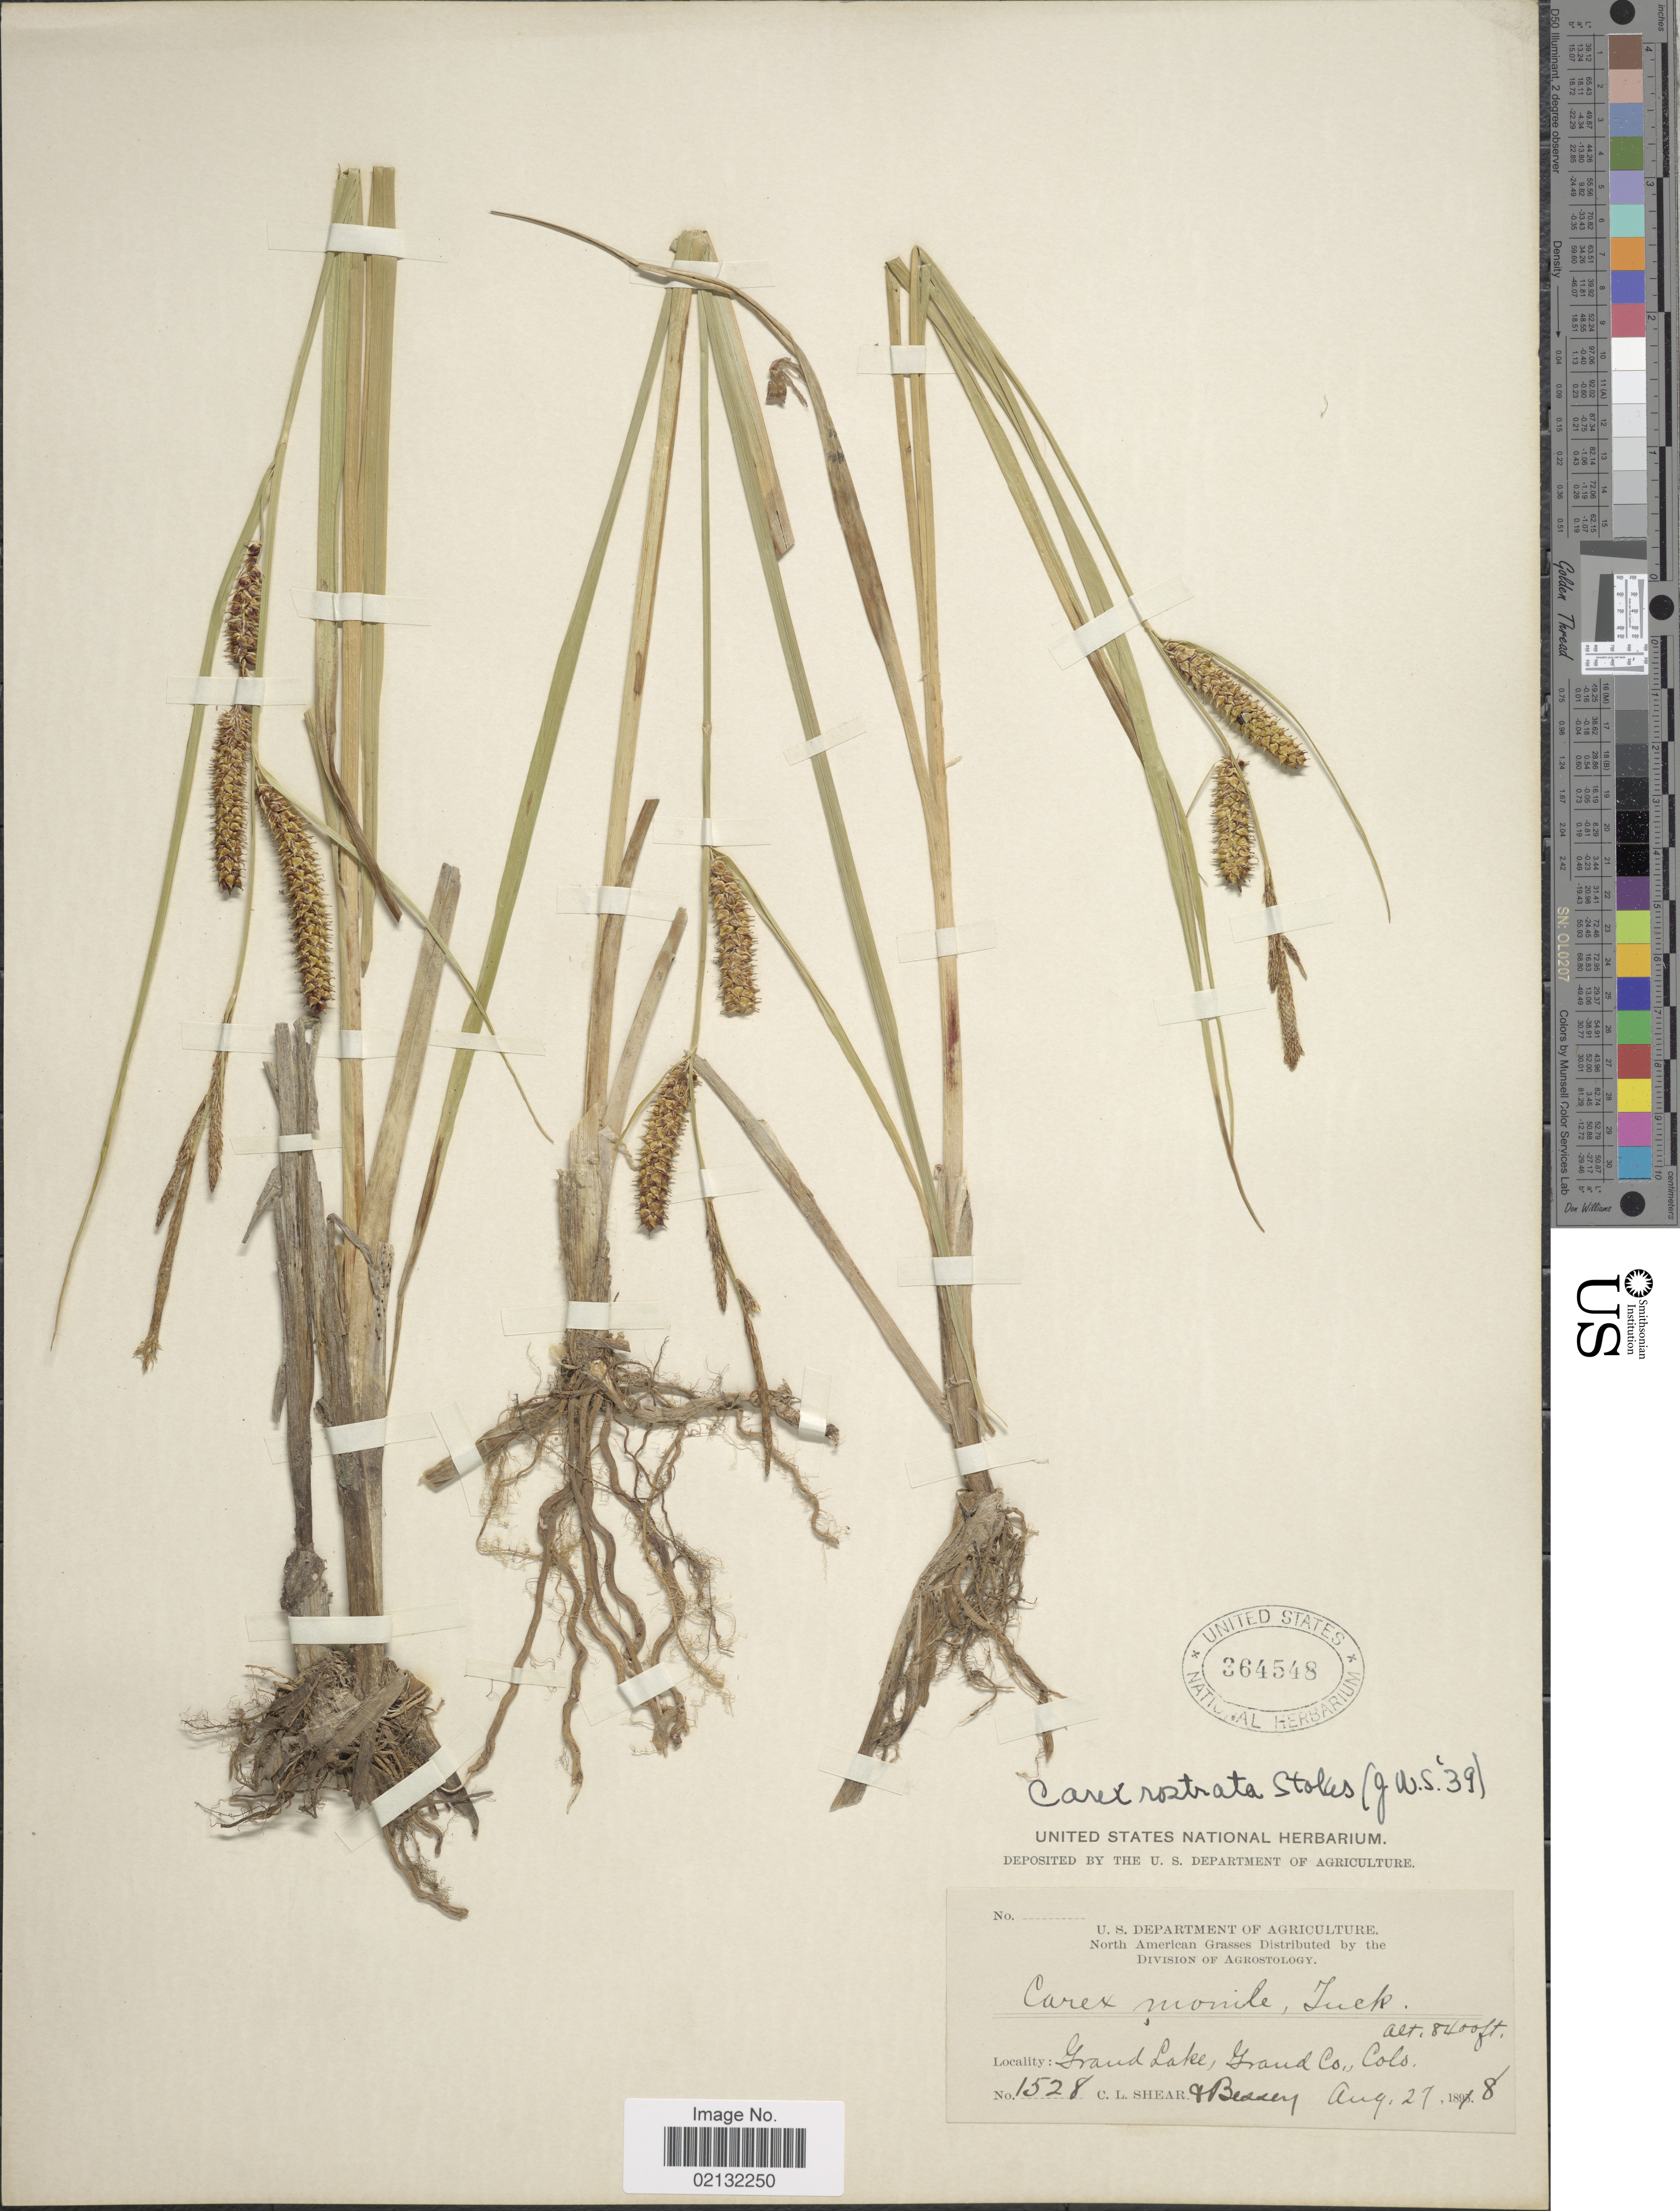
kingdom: Plantae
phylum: Tracheophyta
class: Liliopsida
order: Poales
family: Cyperaceae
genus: Carex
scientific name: Carex rostrata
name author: Stokes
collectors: C. L. Shear & -. Bessey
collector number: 1528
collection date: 1818-08-27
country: United States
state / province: Colorado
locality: Grand Lake, Grand Co.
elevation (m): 2560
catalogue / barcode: US 364548